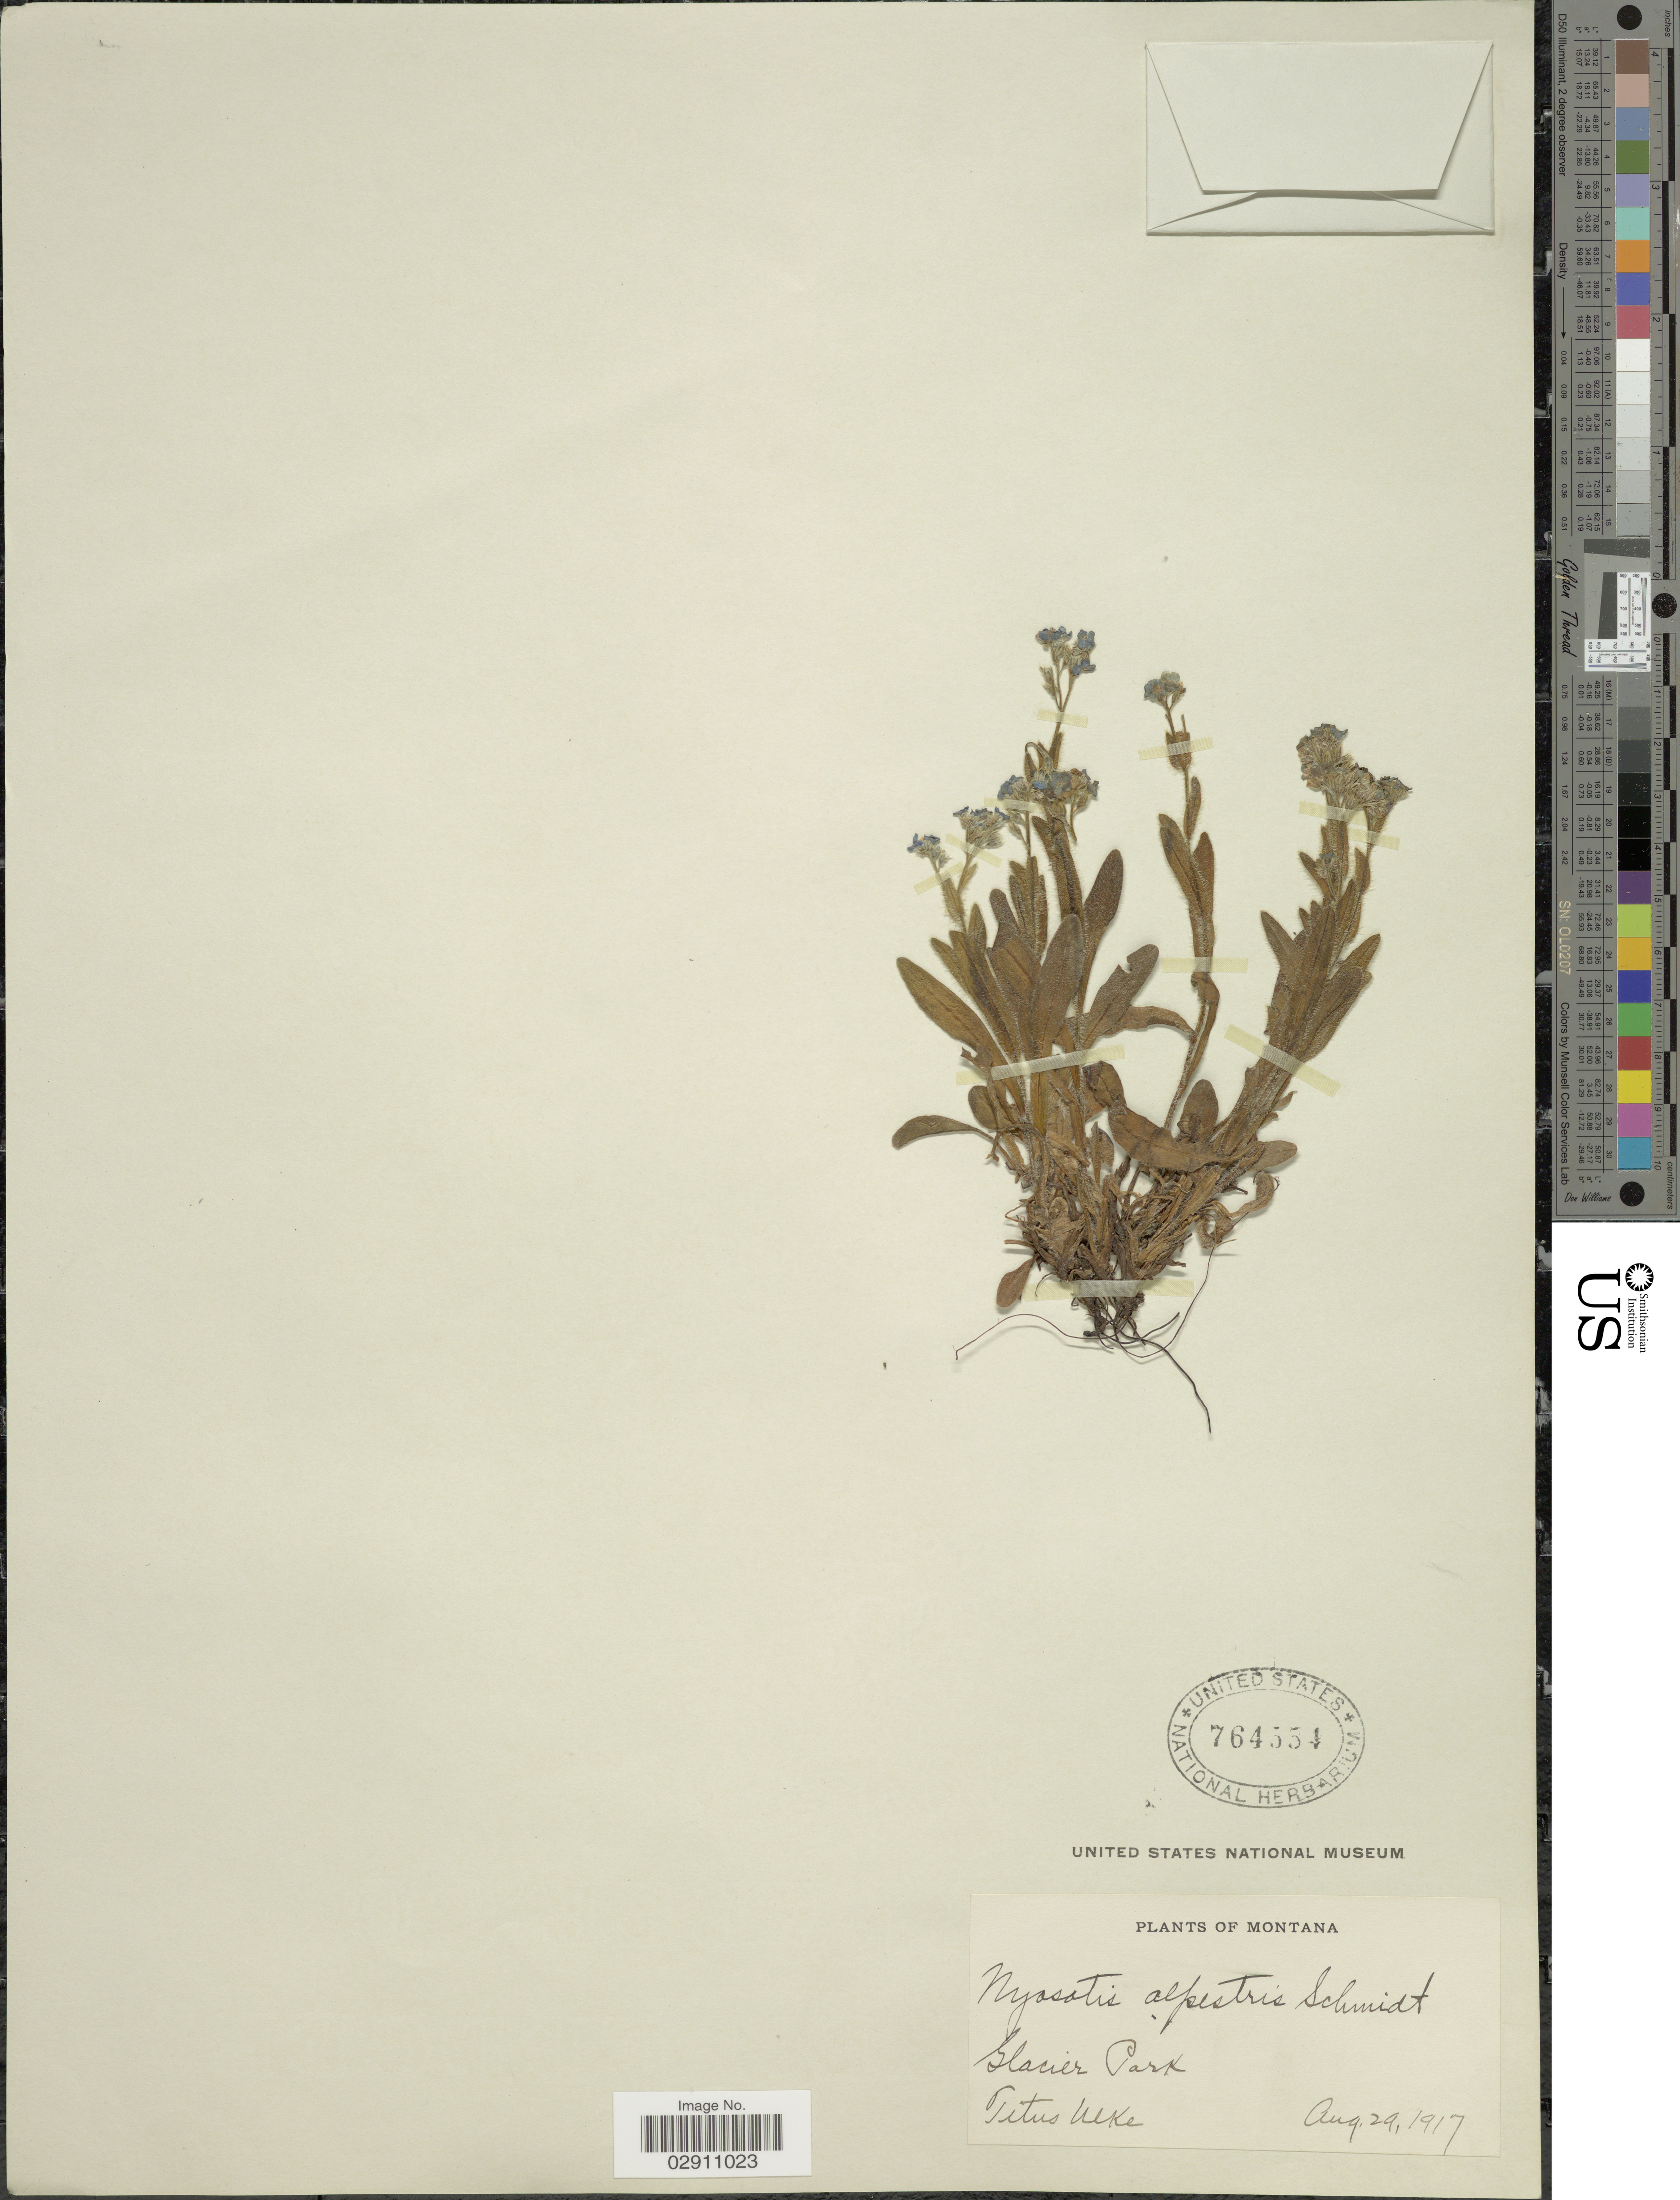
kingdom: Plantae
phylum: Tracheophyta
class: Magnoliopsida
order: Boraginales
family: Boraginaceae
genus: Myosotis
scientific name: Myosotis alpestris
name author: F.W. Schmidt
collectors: T. Ulke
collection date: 1917-08-29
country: United States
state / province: Montana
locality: Glacier Park.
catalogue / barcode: US 764554